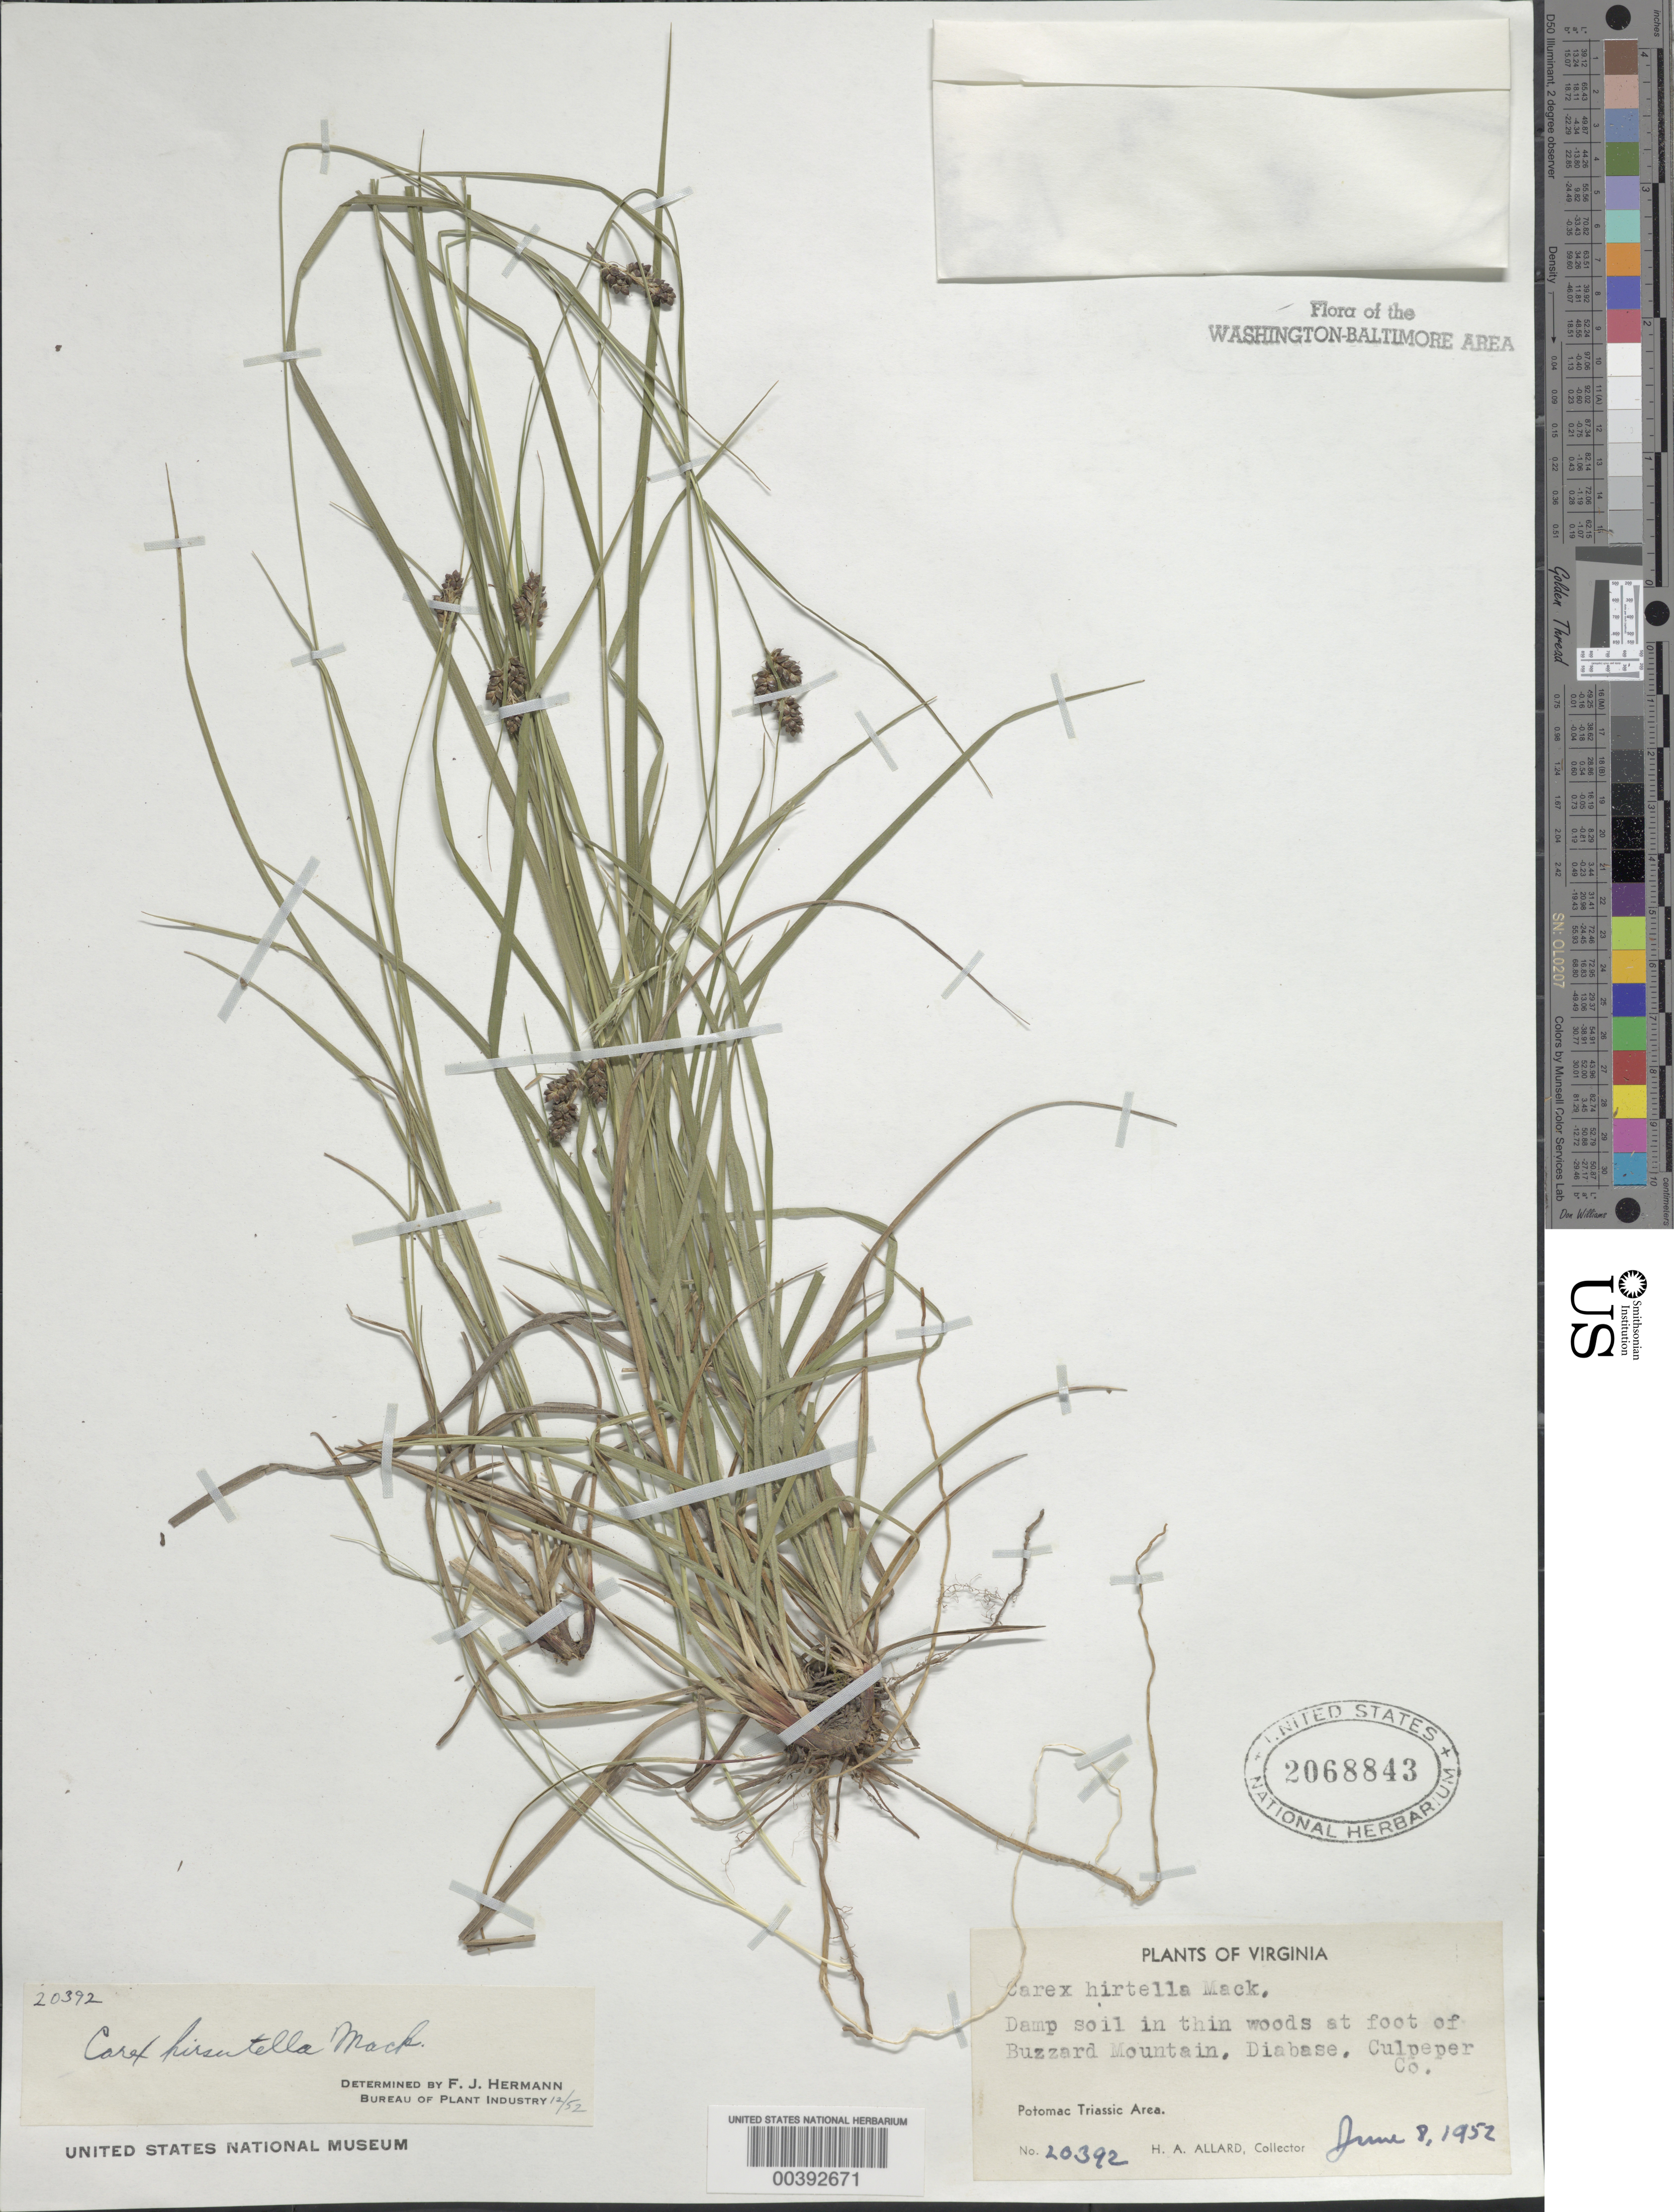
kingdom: Plantae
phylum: Tracheophyta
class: Liliopsida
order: Poales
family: Cyperaceae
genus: Carex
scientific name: Carex hirsutella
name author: Mack.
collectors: H. A. Allard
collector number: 20392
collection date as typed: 08 Jun 1952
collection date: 1952-06-08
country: United States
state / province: Virginia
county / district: Culpeper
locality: Buzzard Mountain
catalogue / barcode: US 2068843